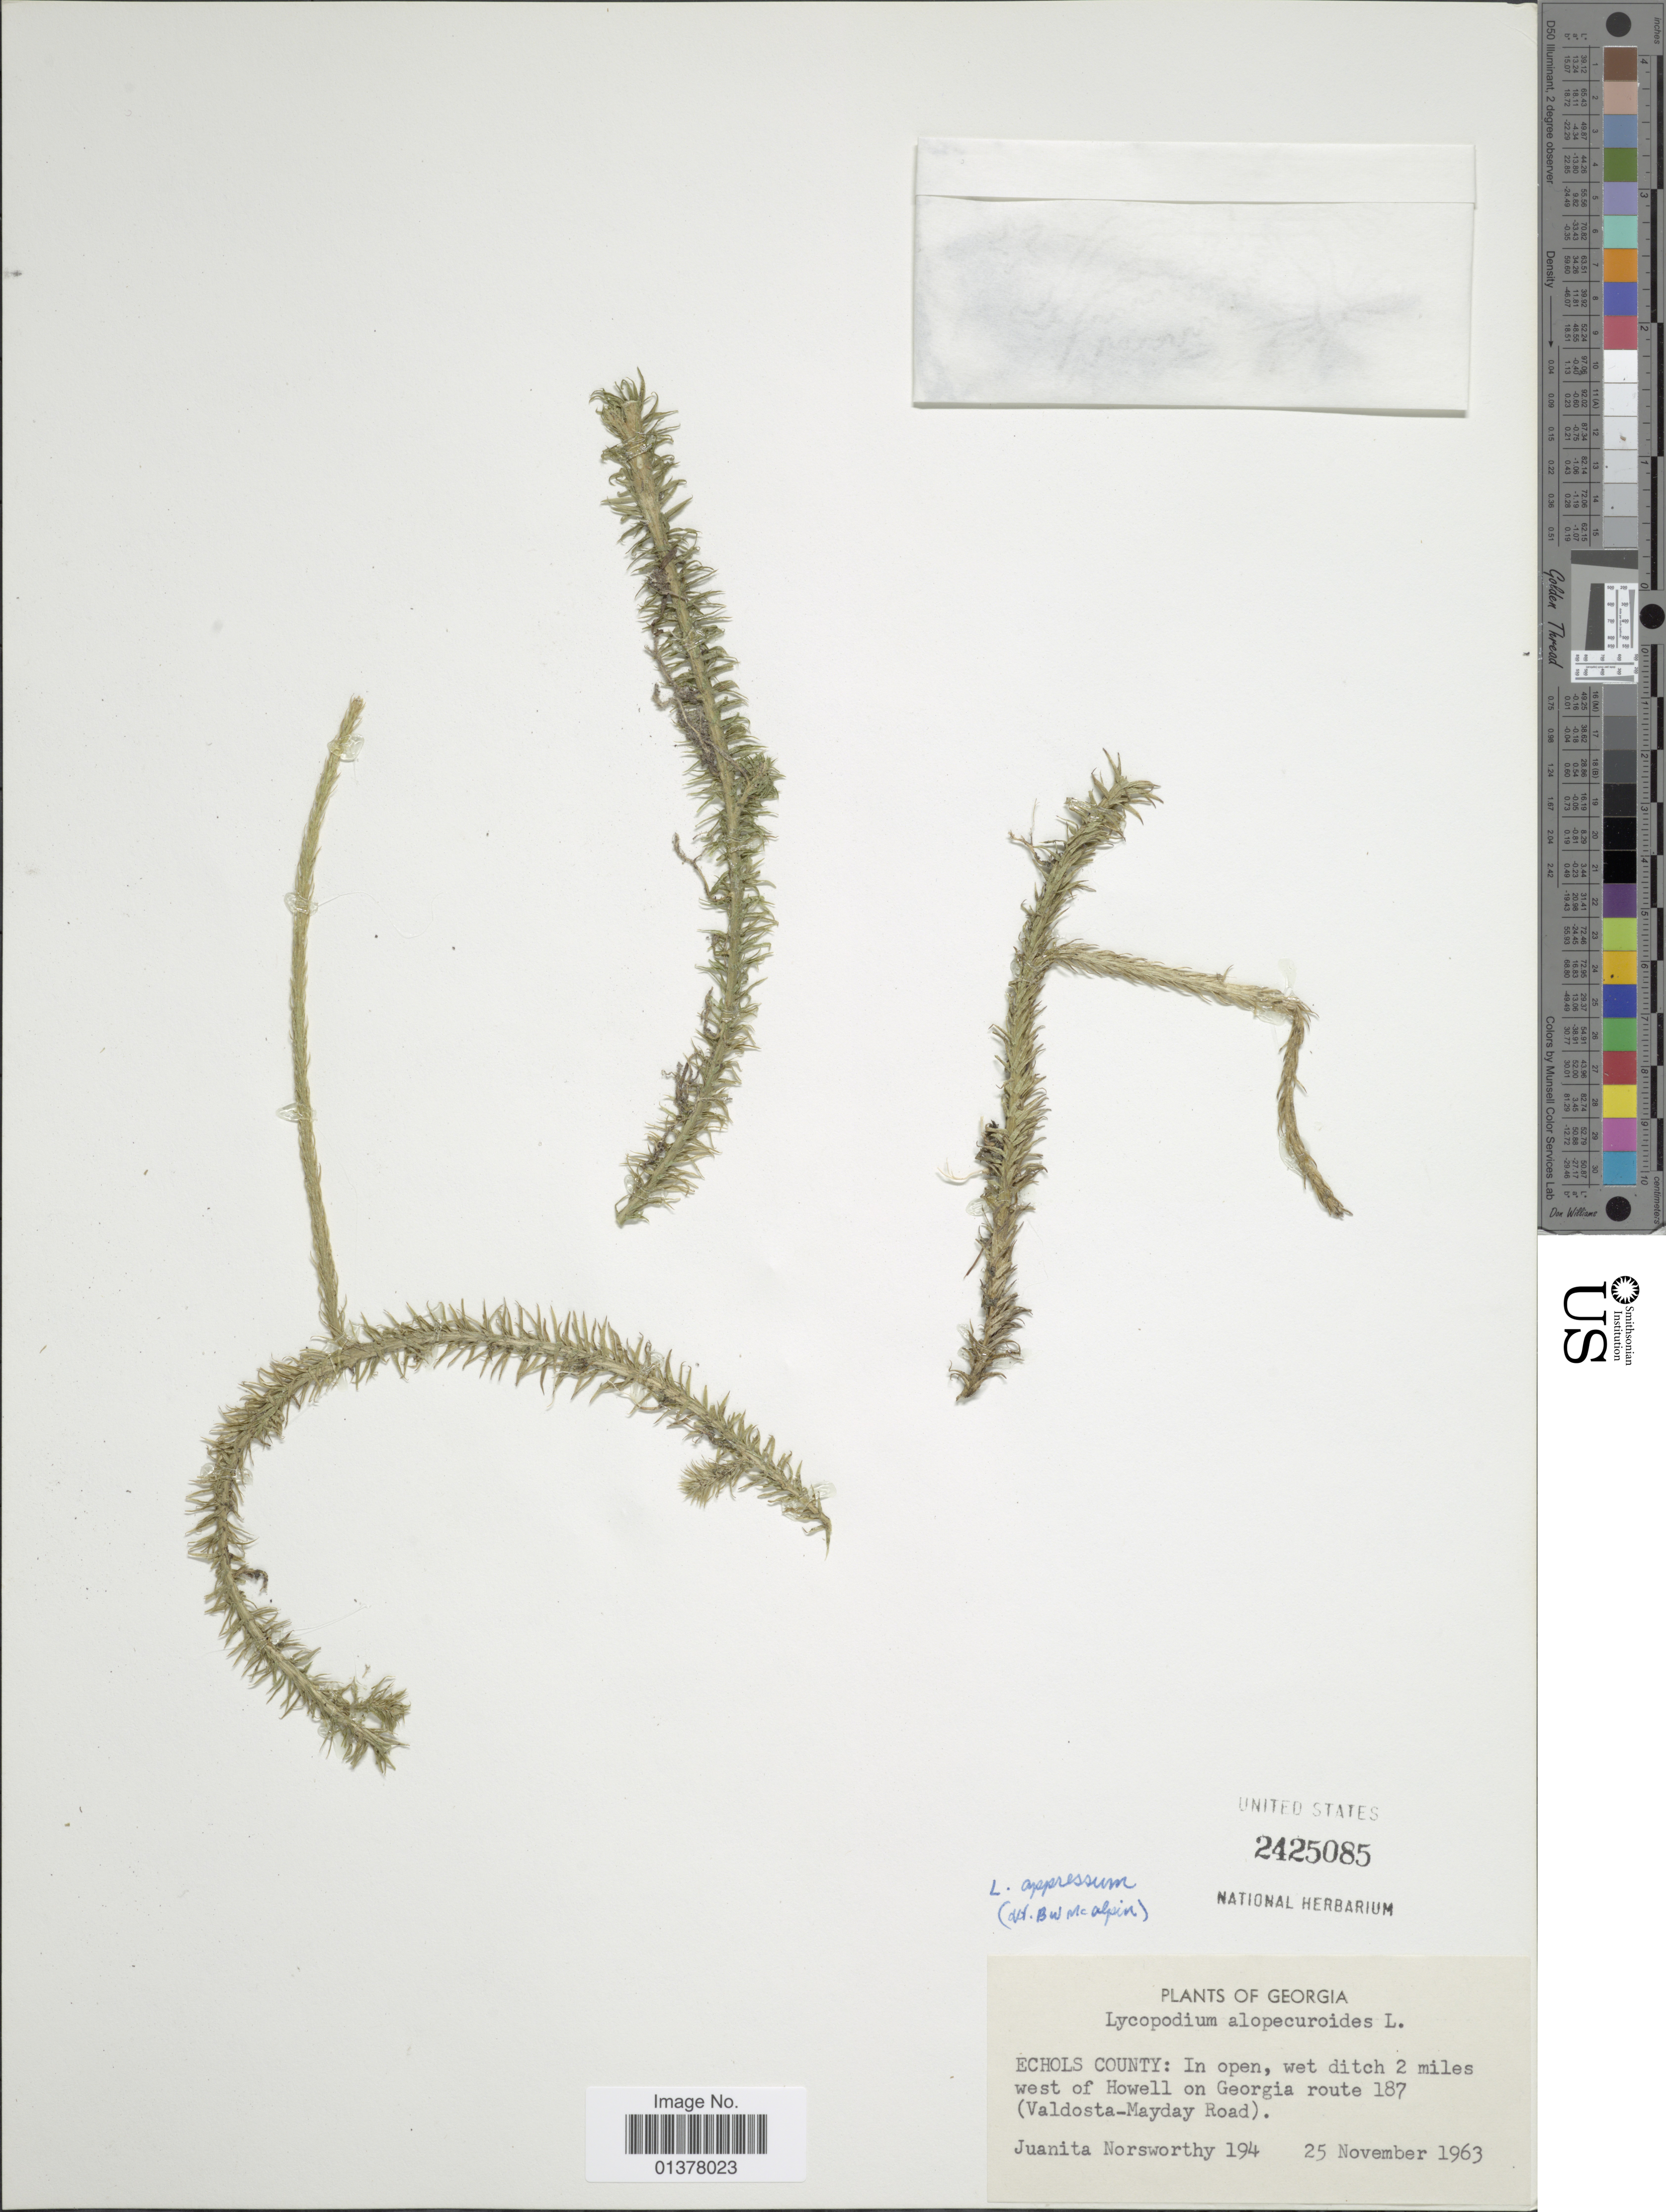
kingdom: Plantae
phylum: Tracheophyta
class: Lycopodiopsida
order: Lycopodiales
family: Lycopodiaceae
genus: Lycopodiella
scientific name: Lycopodiella alopecuroides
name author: (L.) Cranfill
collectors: J. Norsworthy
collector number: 194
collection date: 1963-11-25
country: United States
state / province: Georgia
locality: Echols County: in open, wet ditch 2miles west of Howell on Georgia route 187(Valdosta-Mayday Road)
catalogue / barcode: US 2425085